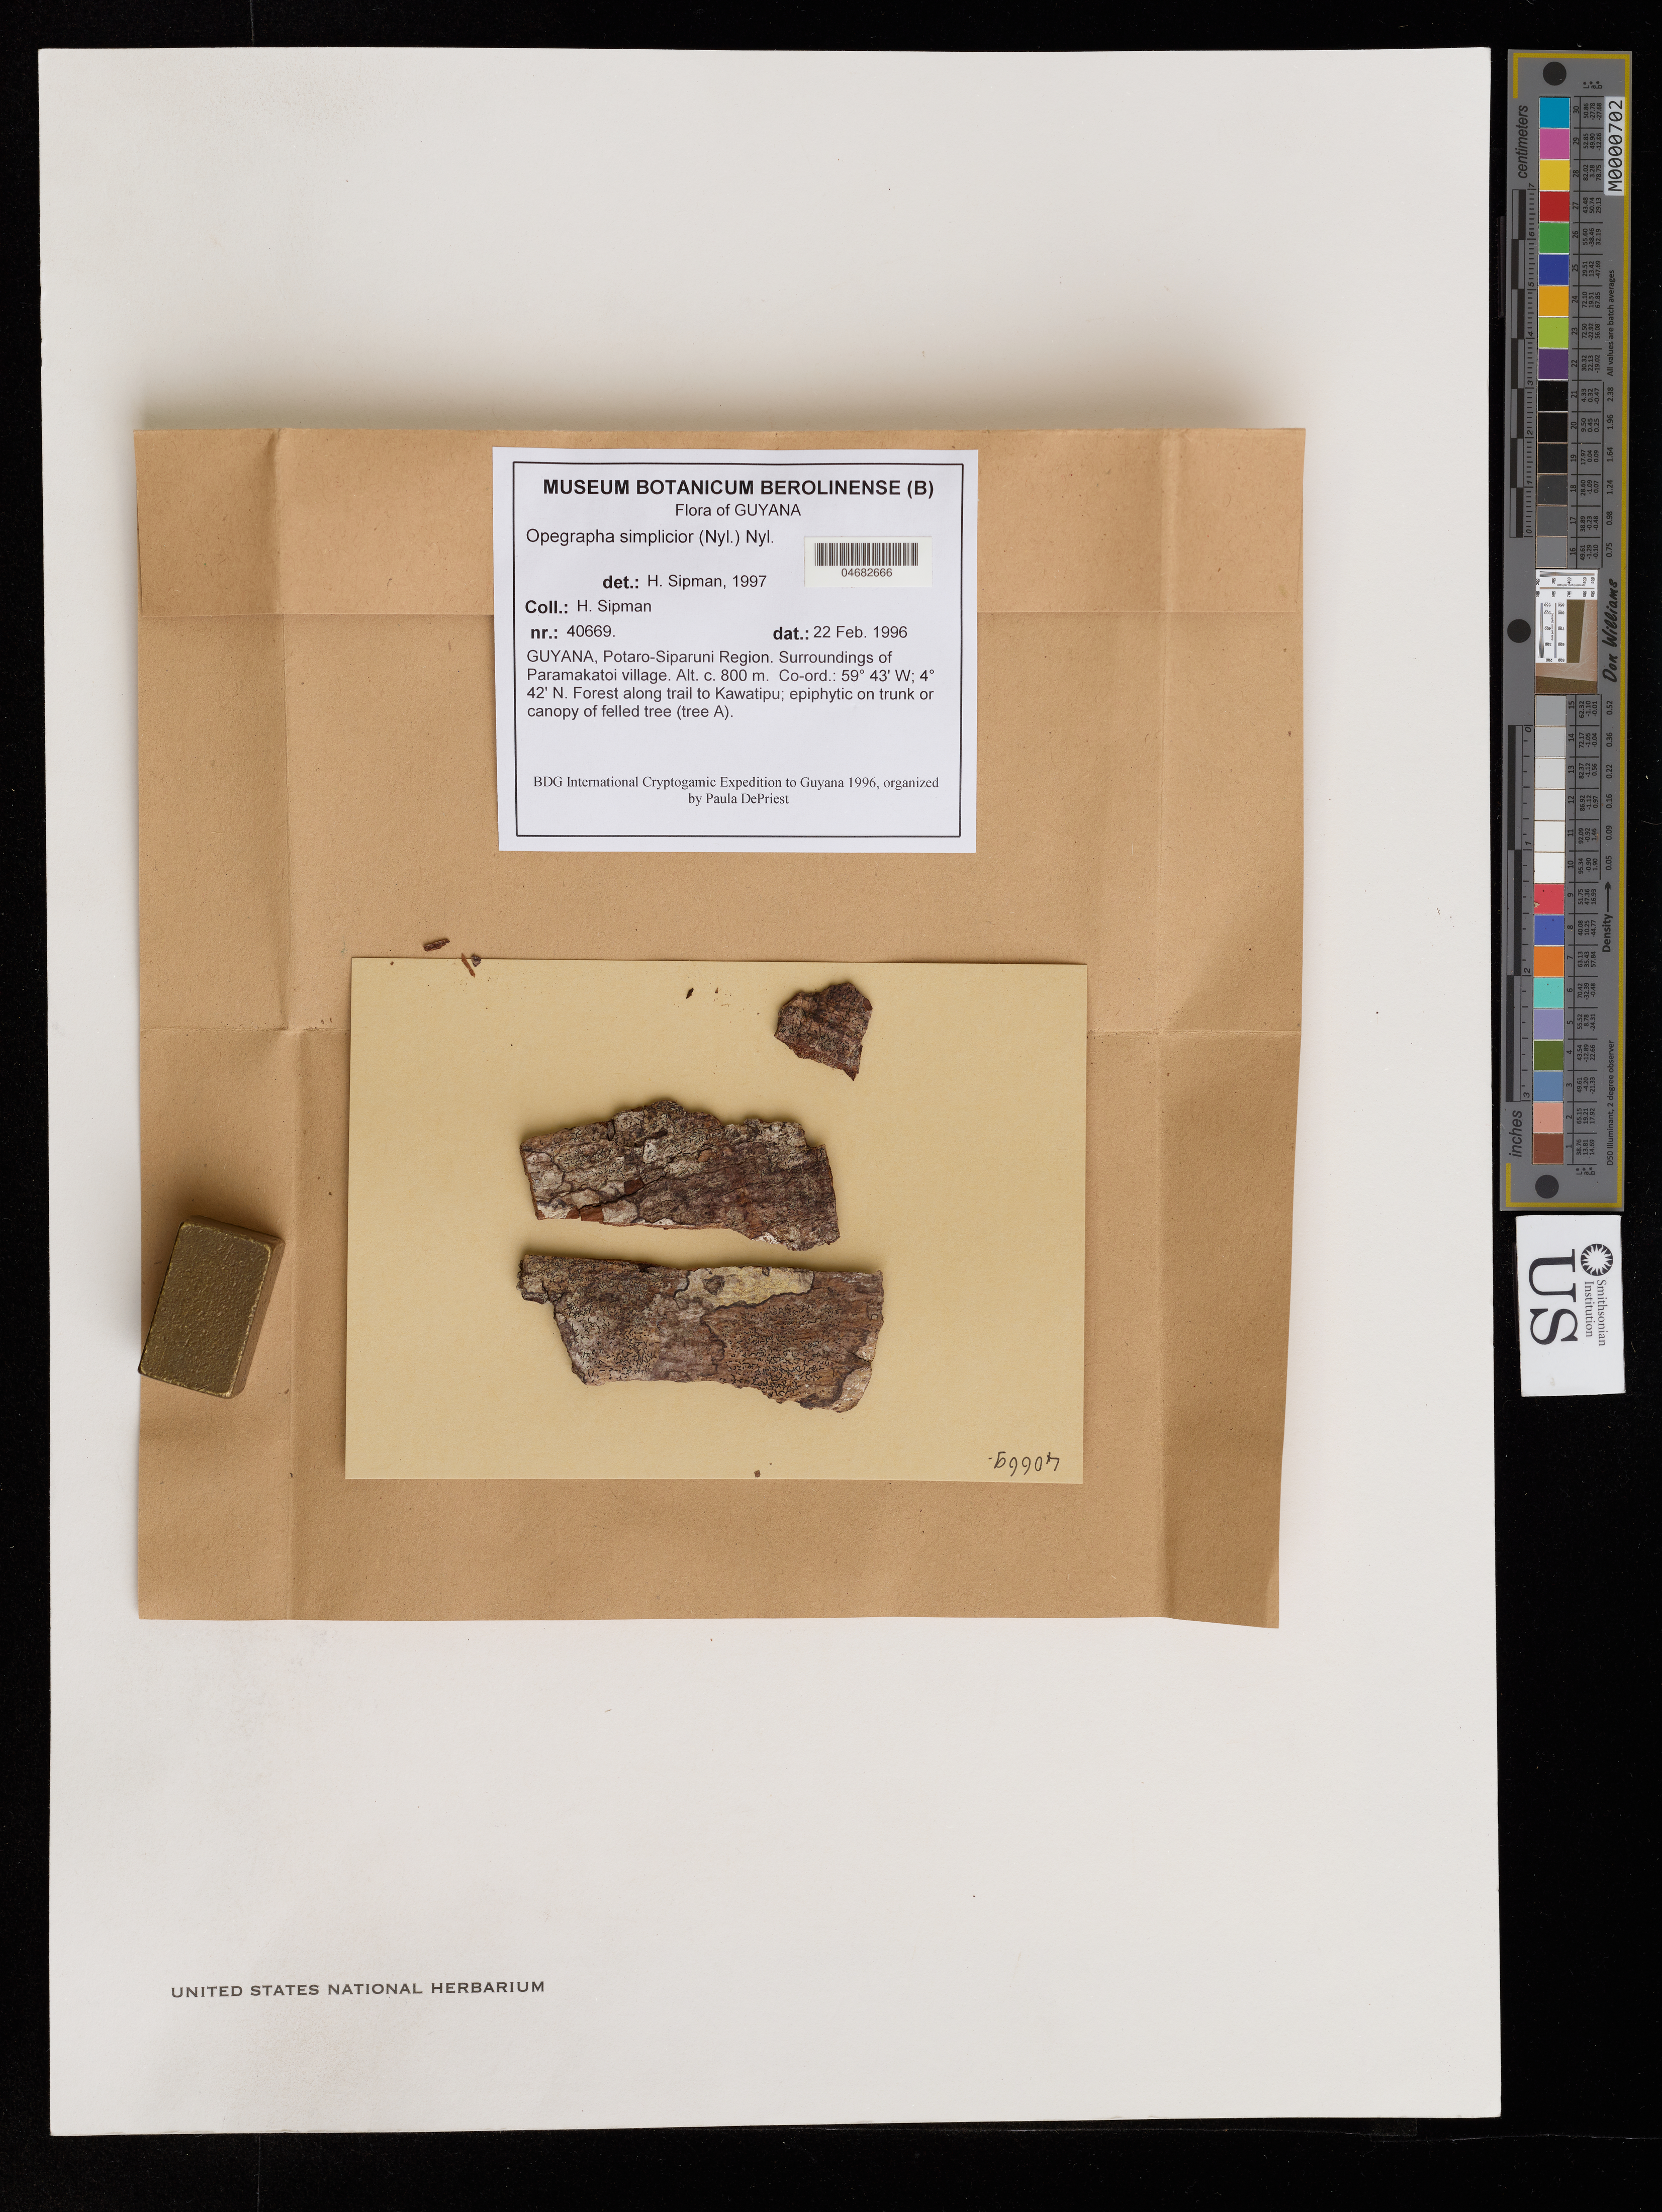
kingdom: Fungi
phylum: Ascomycota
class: Arthoniomycetes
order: Arthoniales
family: Opegraphaceae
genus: Opegrapha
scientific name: Opegrapha simplicior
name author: (Nyl.) Nyl.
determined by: Sipman, H.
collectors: H. Sipman et al.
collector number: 40669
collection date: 1996-02-22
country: Guyana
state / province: Potaro-Siparuni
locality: Paramakatoi Village, surroundings. Forest trail to Kawatipu.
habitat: Forest along trail. On trunk or canopy of felled tree (tree A)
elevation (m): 800